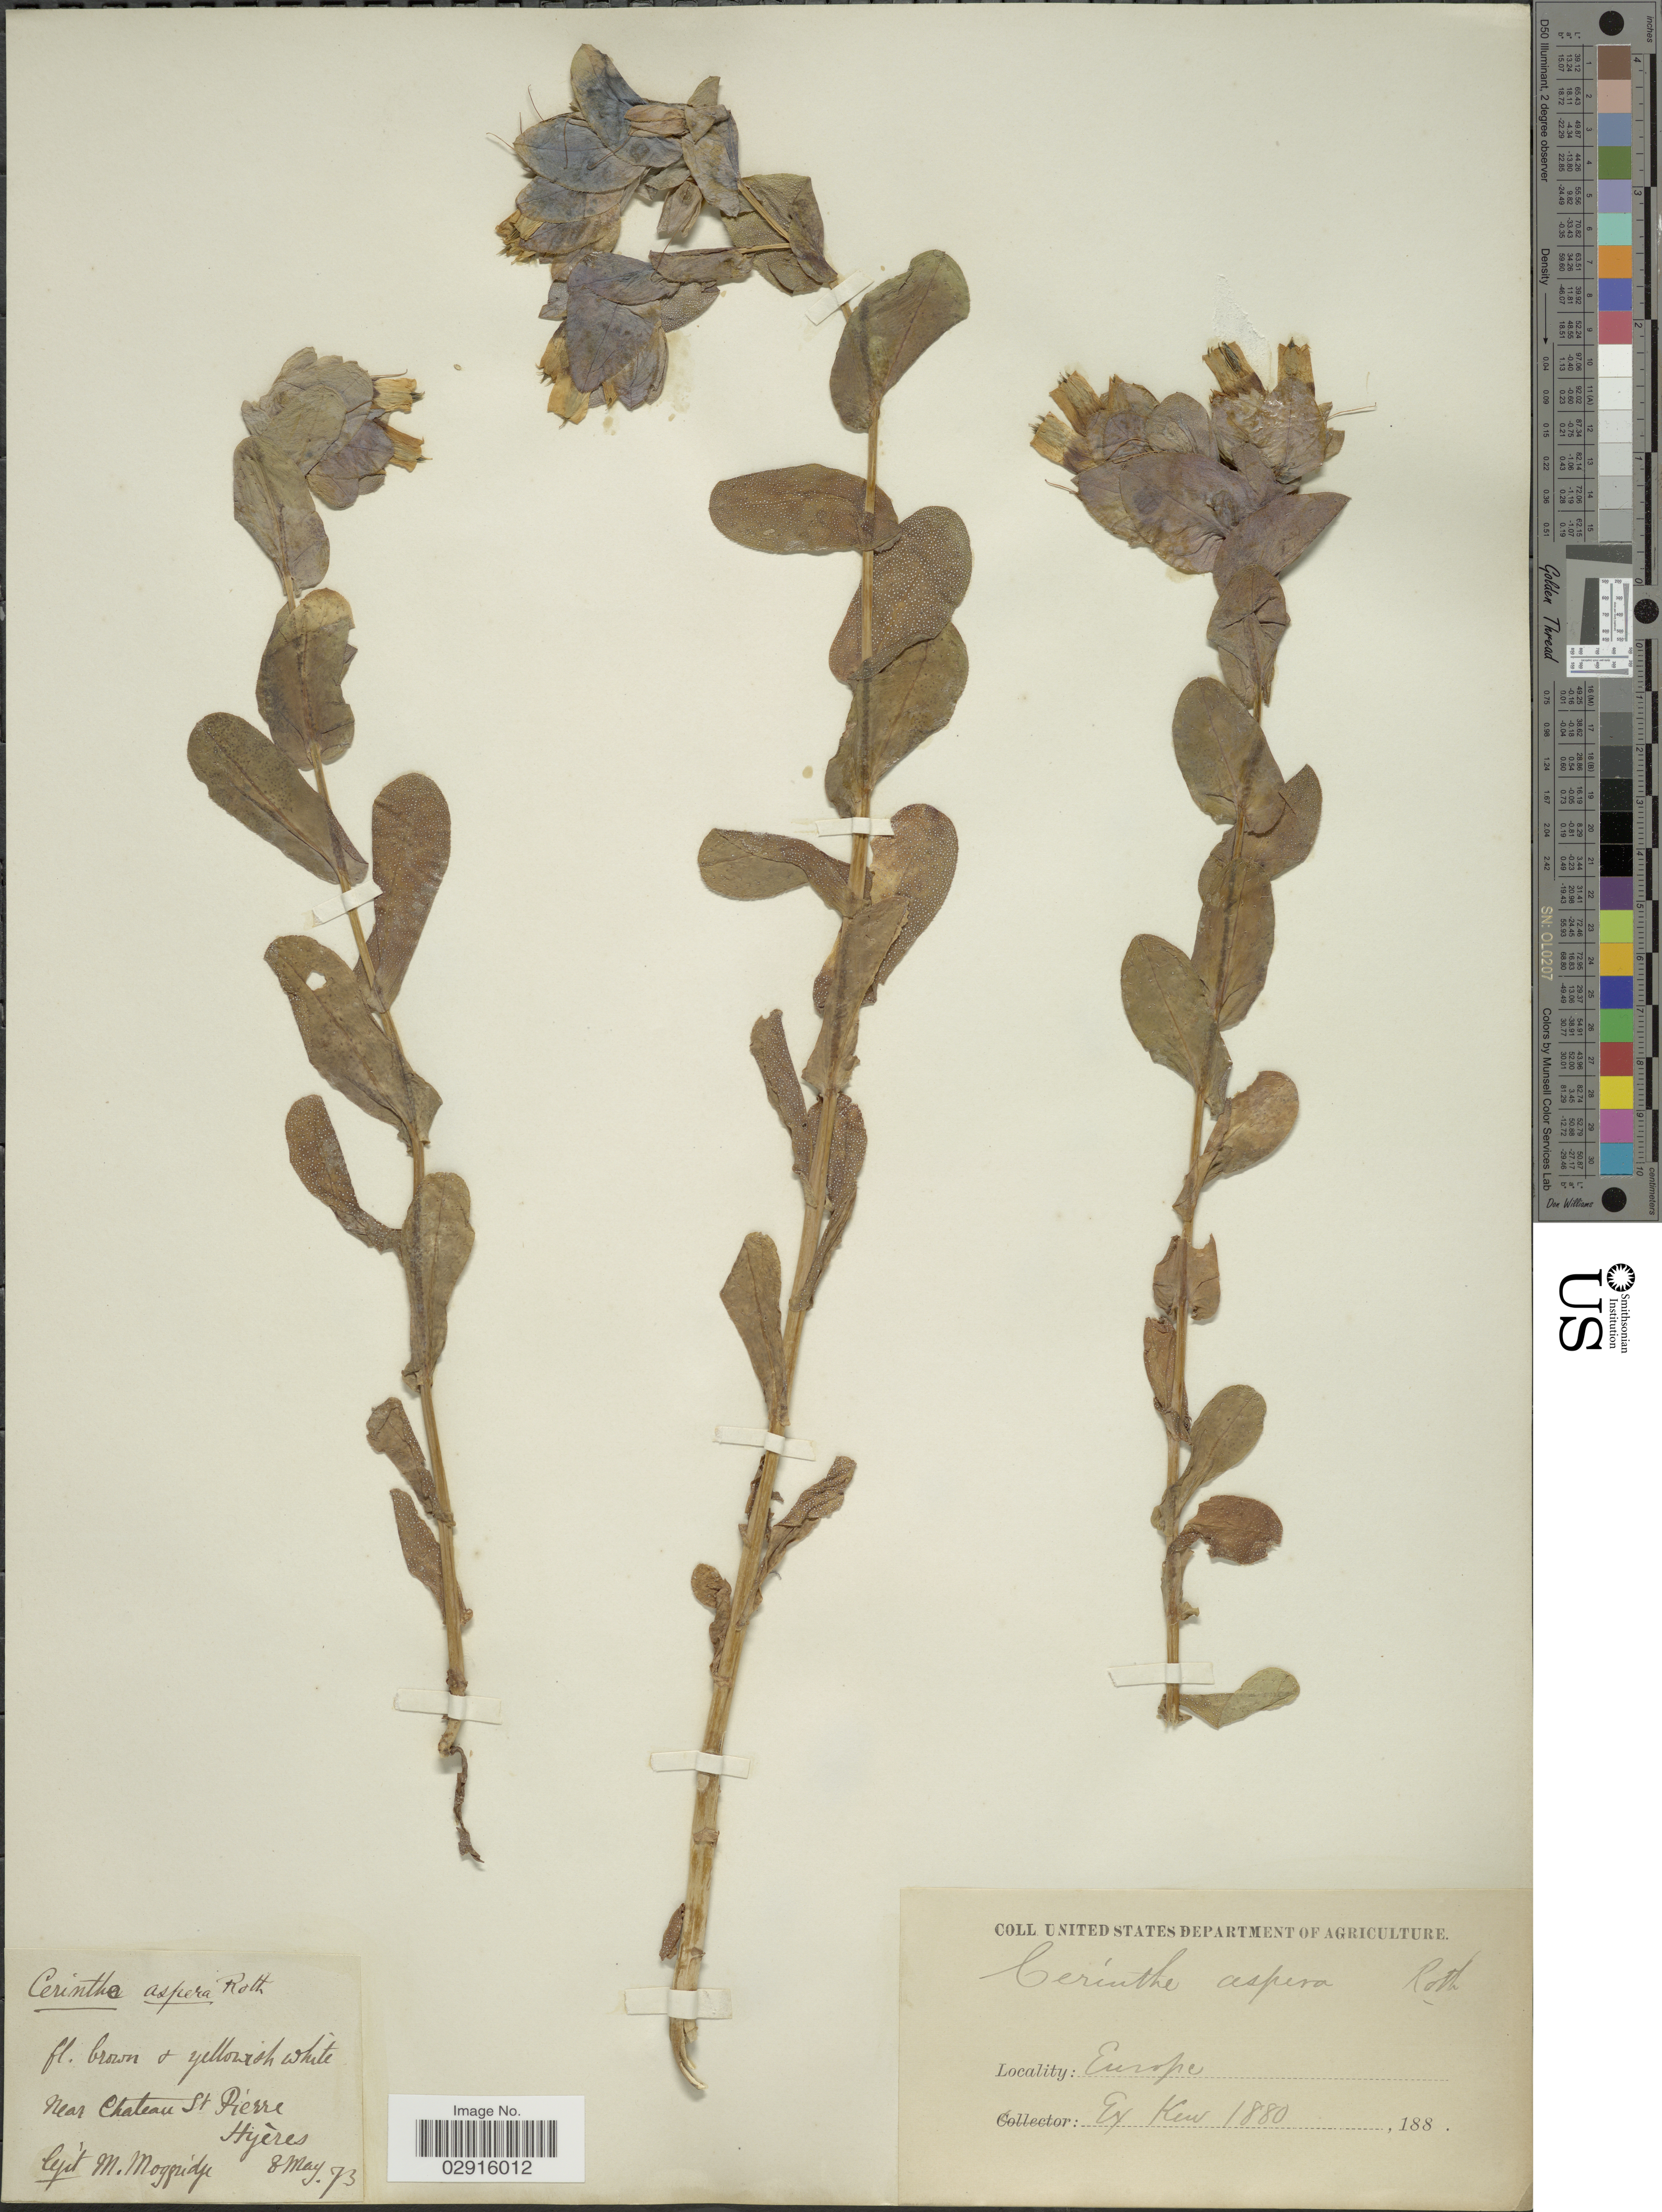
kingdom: Plantae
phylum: Tracheophyta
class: Magnoliopsida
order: Boraginales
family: Boraginaceae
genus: Cerinthe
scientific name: Cerinthe aspera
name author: A. Roth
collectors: M. Moggridge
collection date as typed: Transcribed d/m/y: 8/5/73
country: France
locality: Near Chateau St. Pierre, Hyères, Europe.